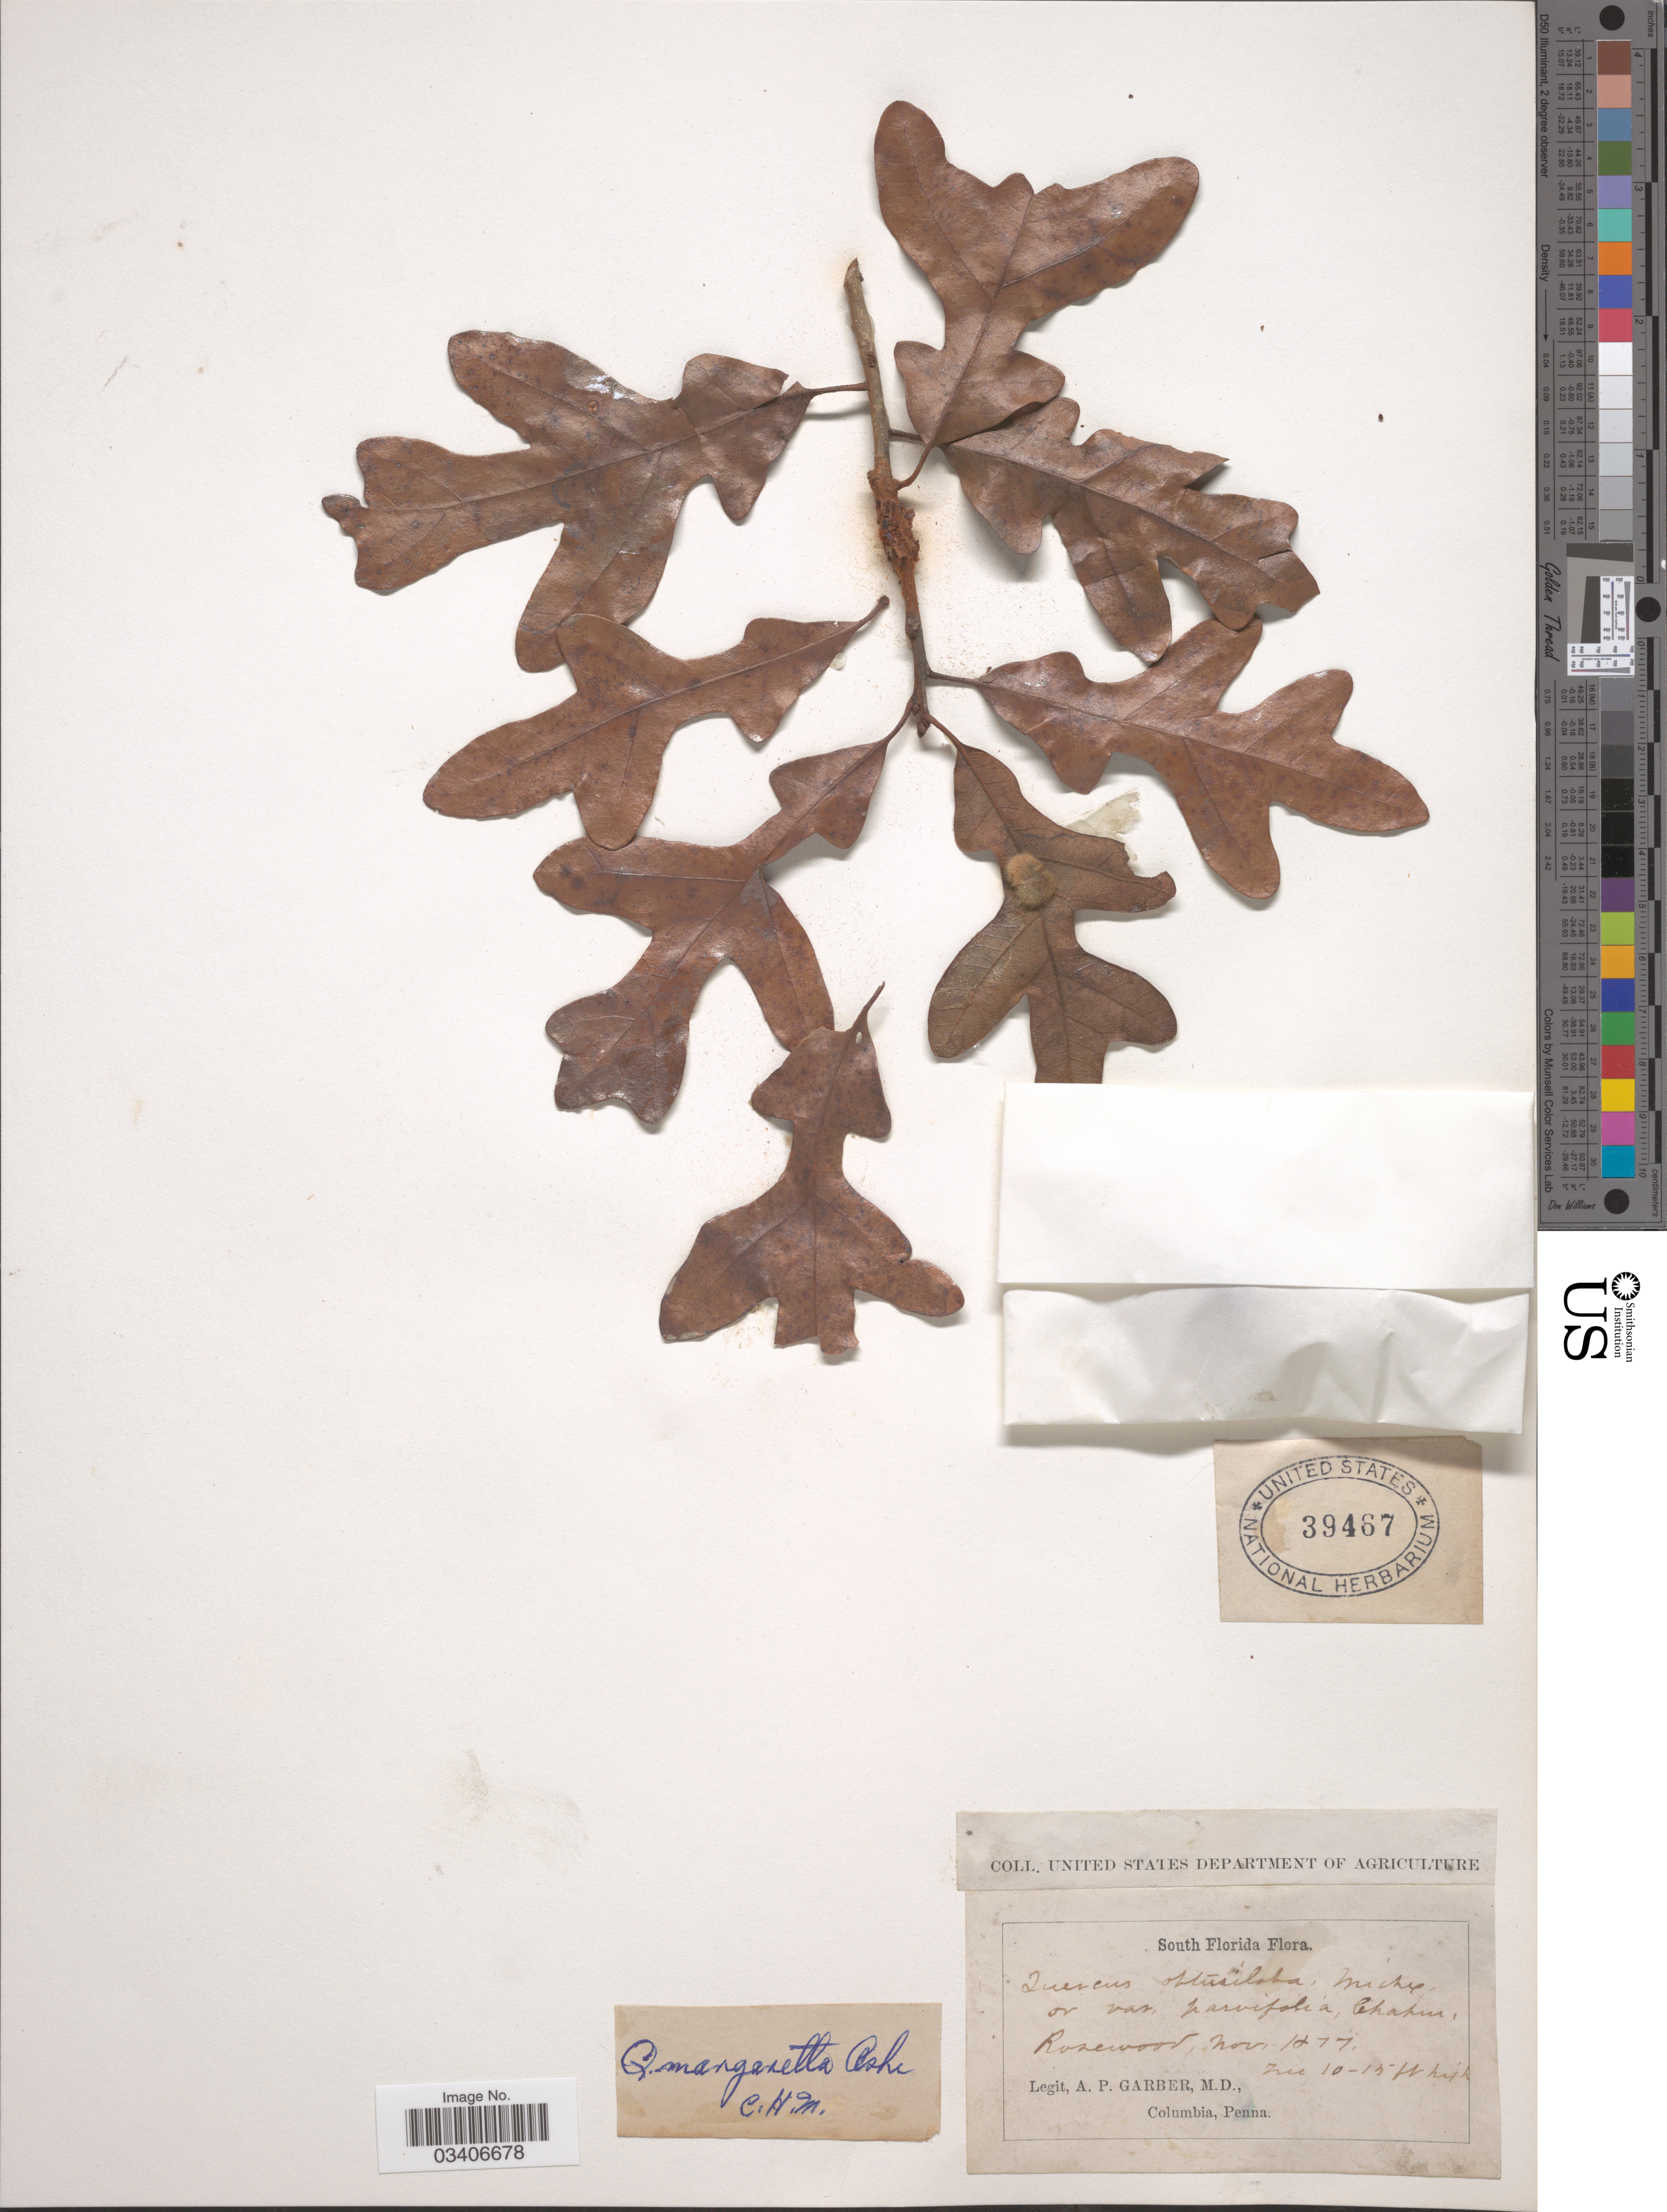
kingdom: Plantae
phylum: Tracheophyta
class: Magnoliopsida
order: Fagales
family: Fagaceae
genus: Quercus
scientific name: Quercus margarettae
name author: Ashe ex Small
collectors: A. P. Garber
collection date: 1877-11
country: United States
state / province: Florida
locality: South Florida. Rosewood.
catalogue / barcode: US 39467